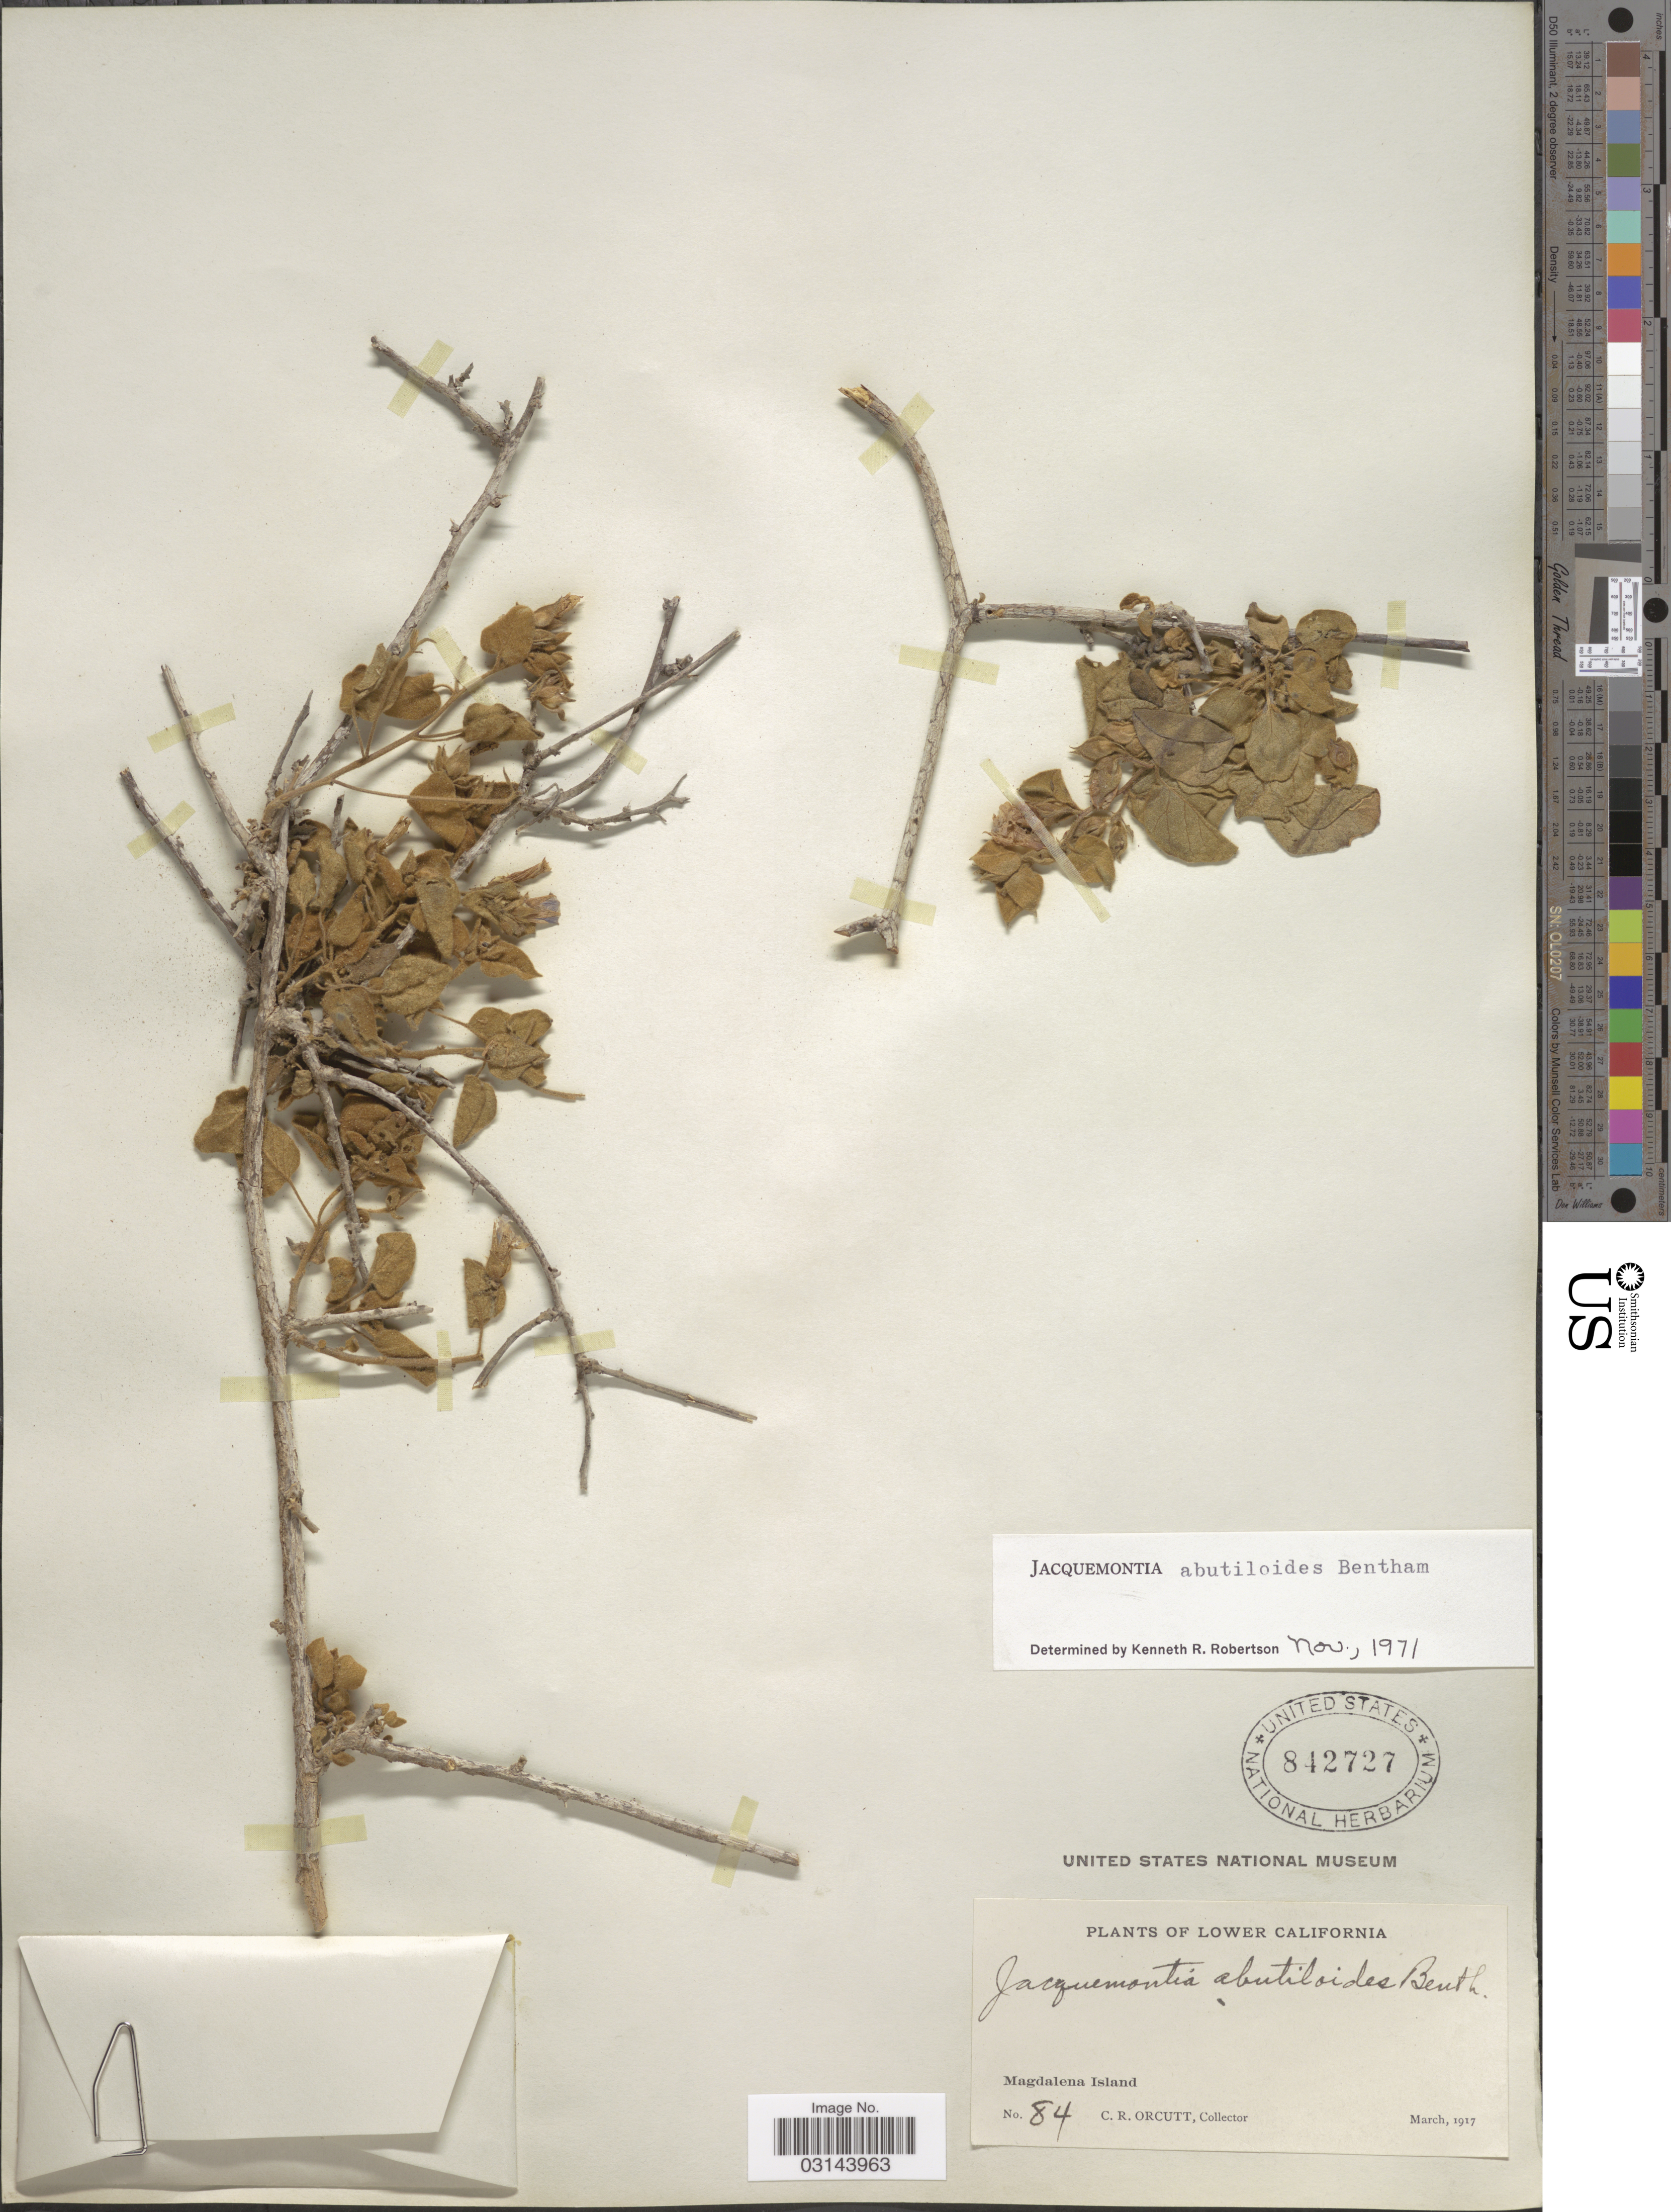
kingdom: Plantae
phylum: Tracheophyta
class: Magnoliopsida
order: Solanales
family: Convolvulaceae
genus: Jacquemontia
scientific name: Jacquemontia abutiloides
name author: Benth.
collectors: C. R. Orcutt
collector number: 84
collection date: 1917-03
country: Mexico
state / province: Baja California Sur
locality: Lower California, Magdalena Island.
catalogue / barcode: US 842727